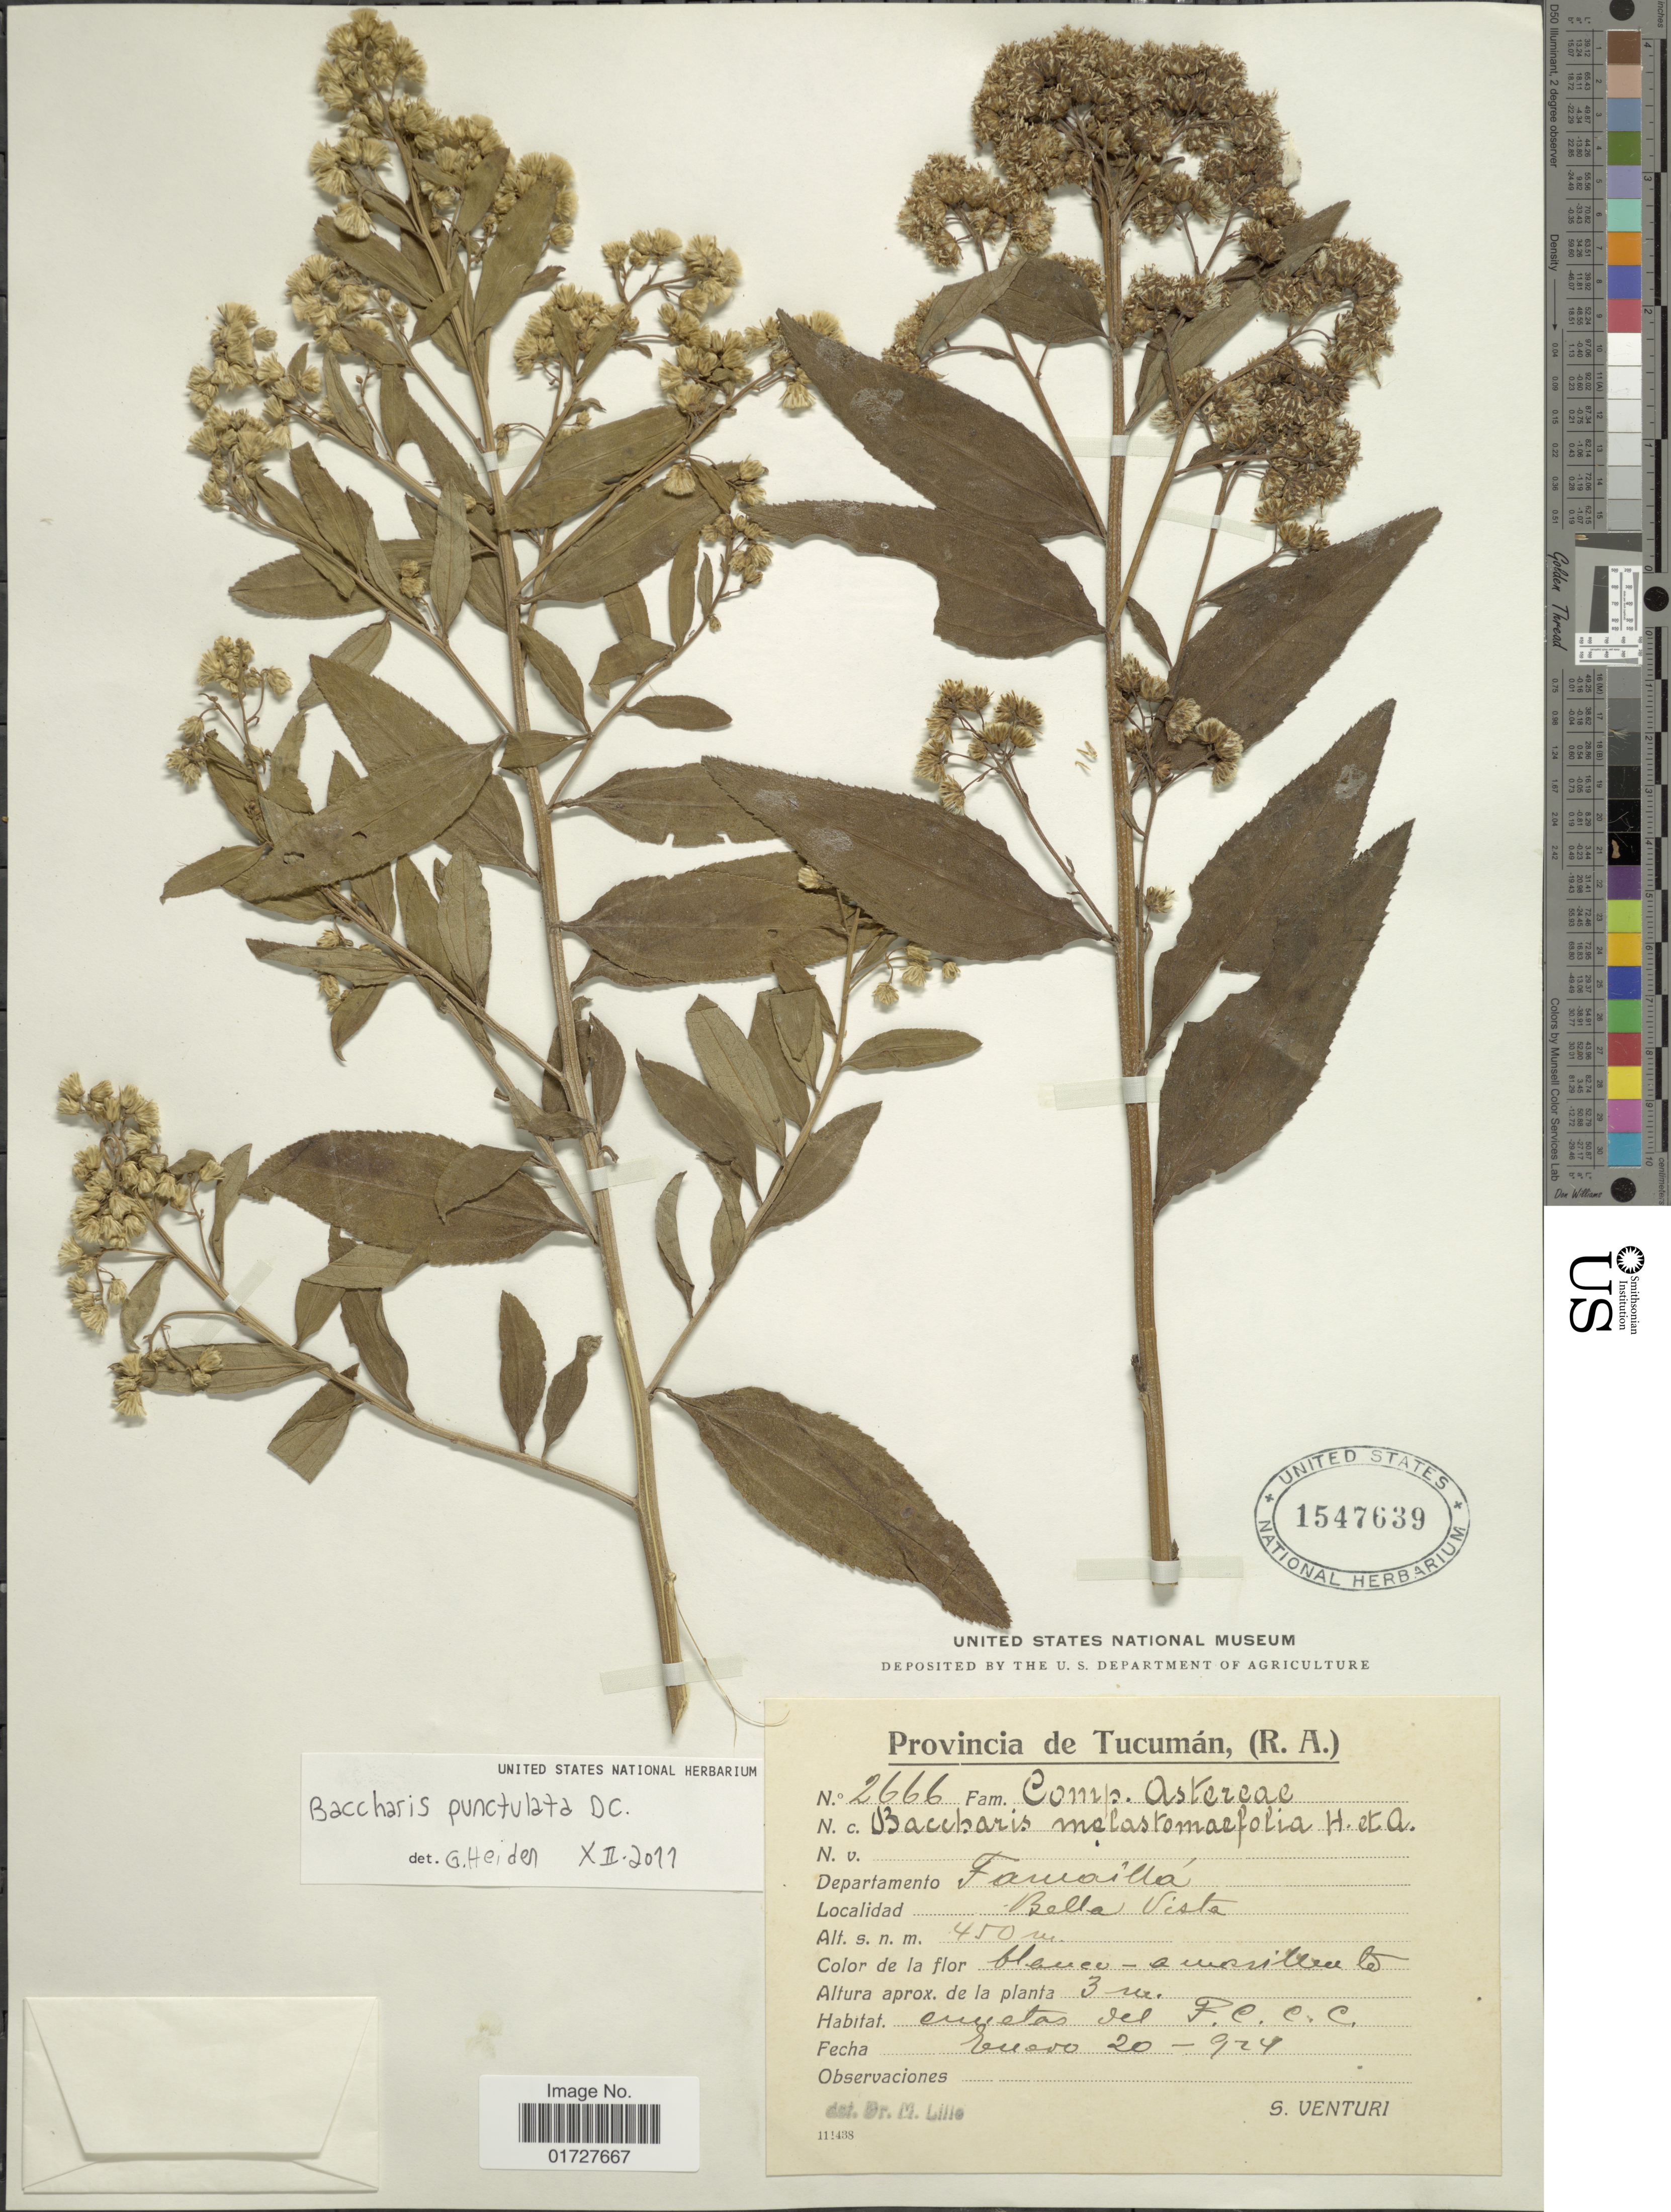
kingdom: Plantae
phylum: Tracheophyta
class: Magnoliopsida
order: Asterales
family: Asteraceae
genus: Baccharis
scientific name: Baccharis punctulata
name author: DC.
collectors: S. Venturi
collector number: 2666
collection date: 1924-01-20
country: Argentina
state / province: Tucuman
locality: Departamento Famailla, Bella Vista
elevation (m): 450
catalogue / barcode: US 1547639